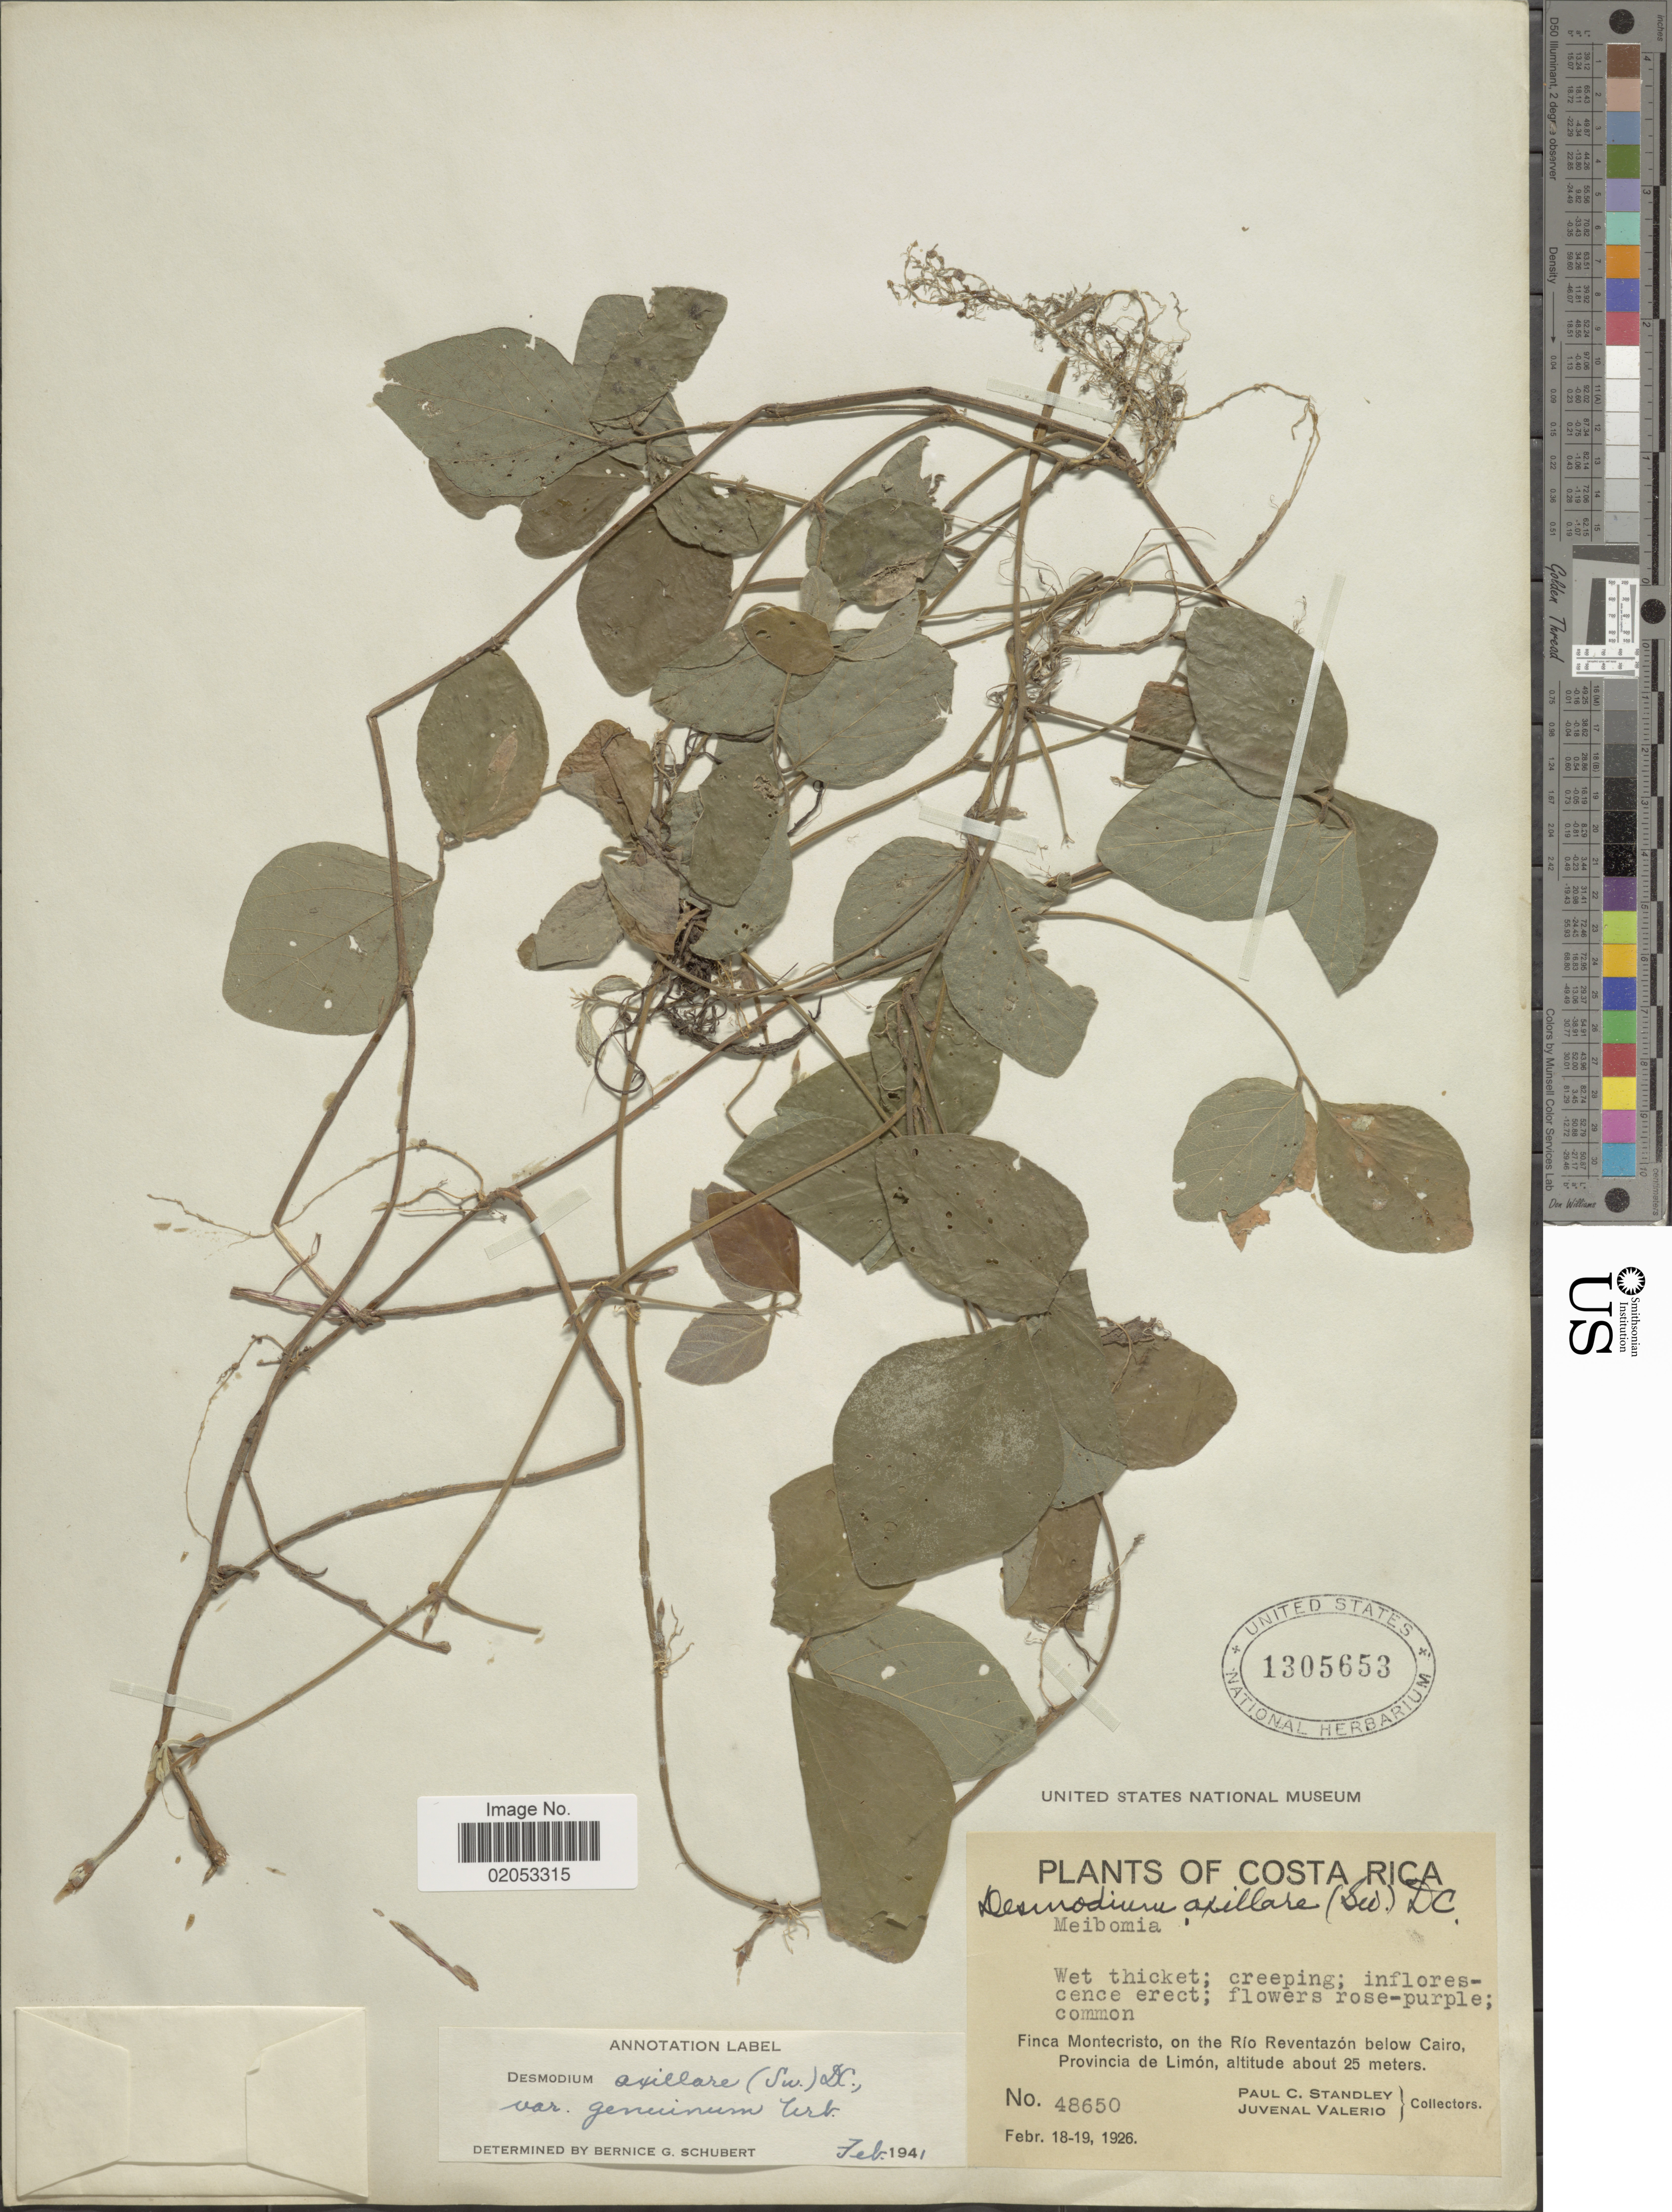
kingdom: Plantae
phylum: Tracheophyta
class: Magnoliopsida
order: Fabales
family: Fabaceae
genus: Desmodium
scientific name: Desmodium axillare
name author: (Sw.) DC.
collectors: P. C. Standley & J. Valerio R.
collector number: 48650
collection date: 1926-02-18/1926-02-19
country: Costa Rica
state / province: Limón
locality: Finca Montecristo, on the Rio Reventazon below Cairo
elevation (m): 25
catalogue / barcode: US 1305653